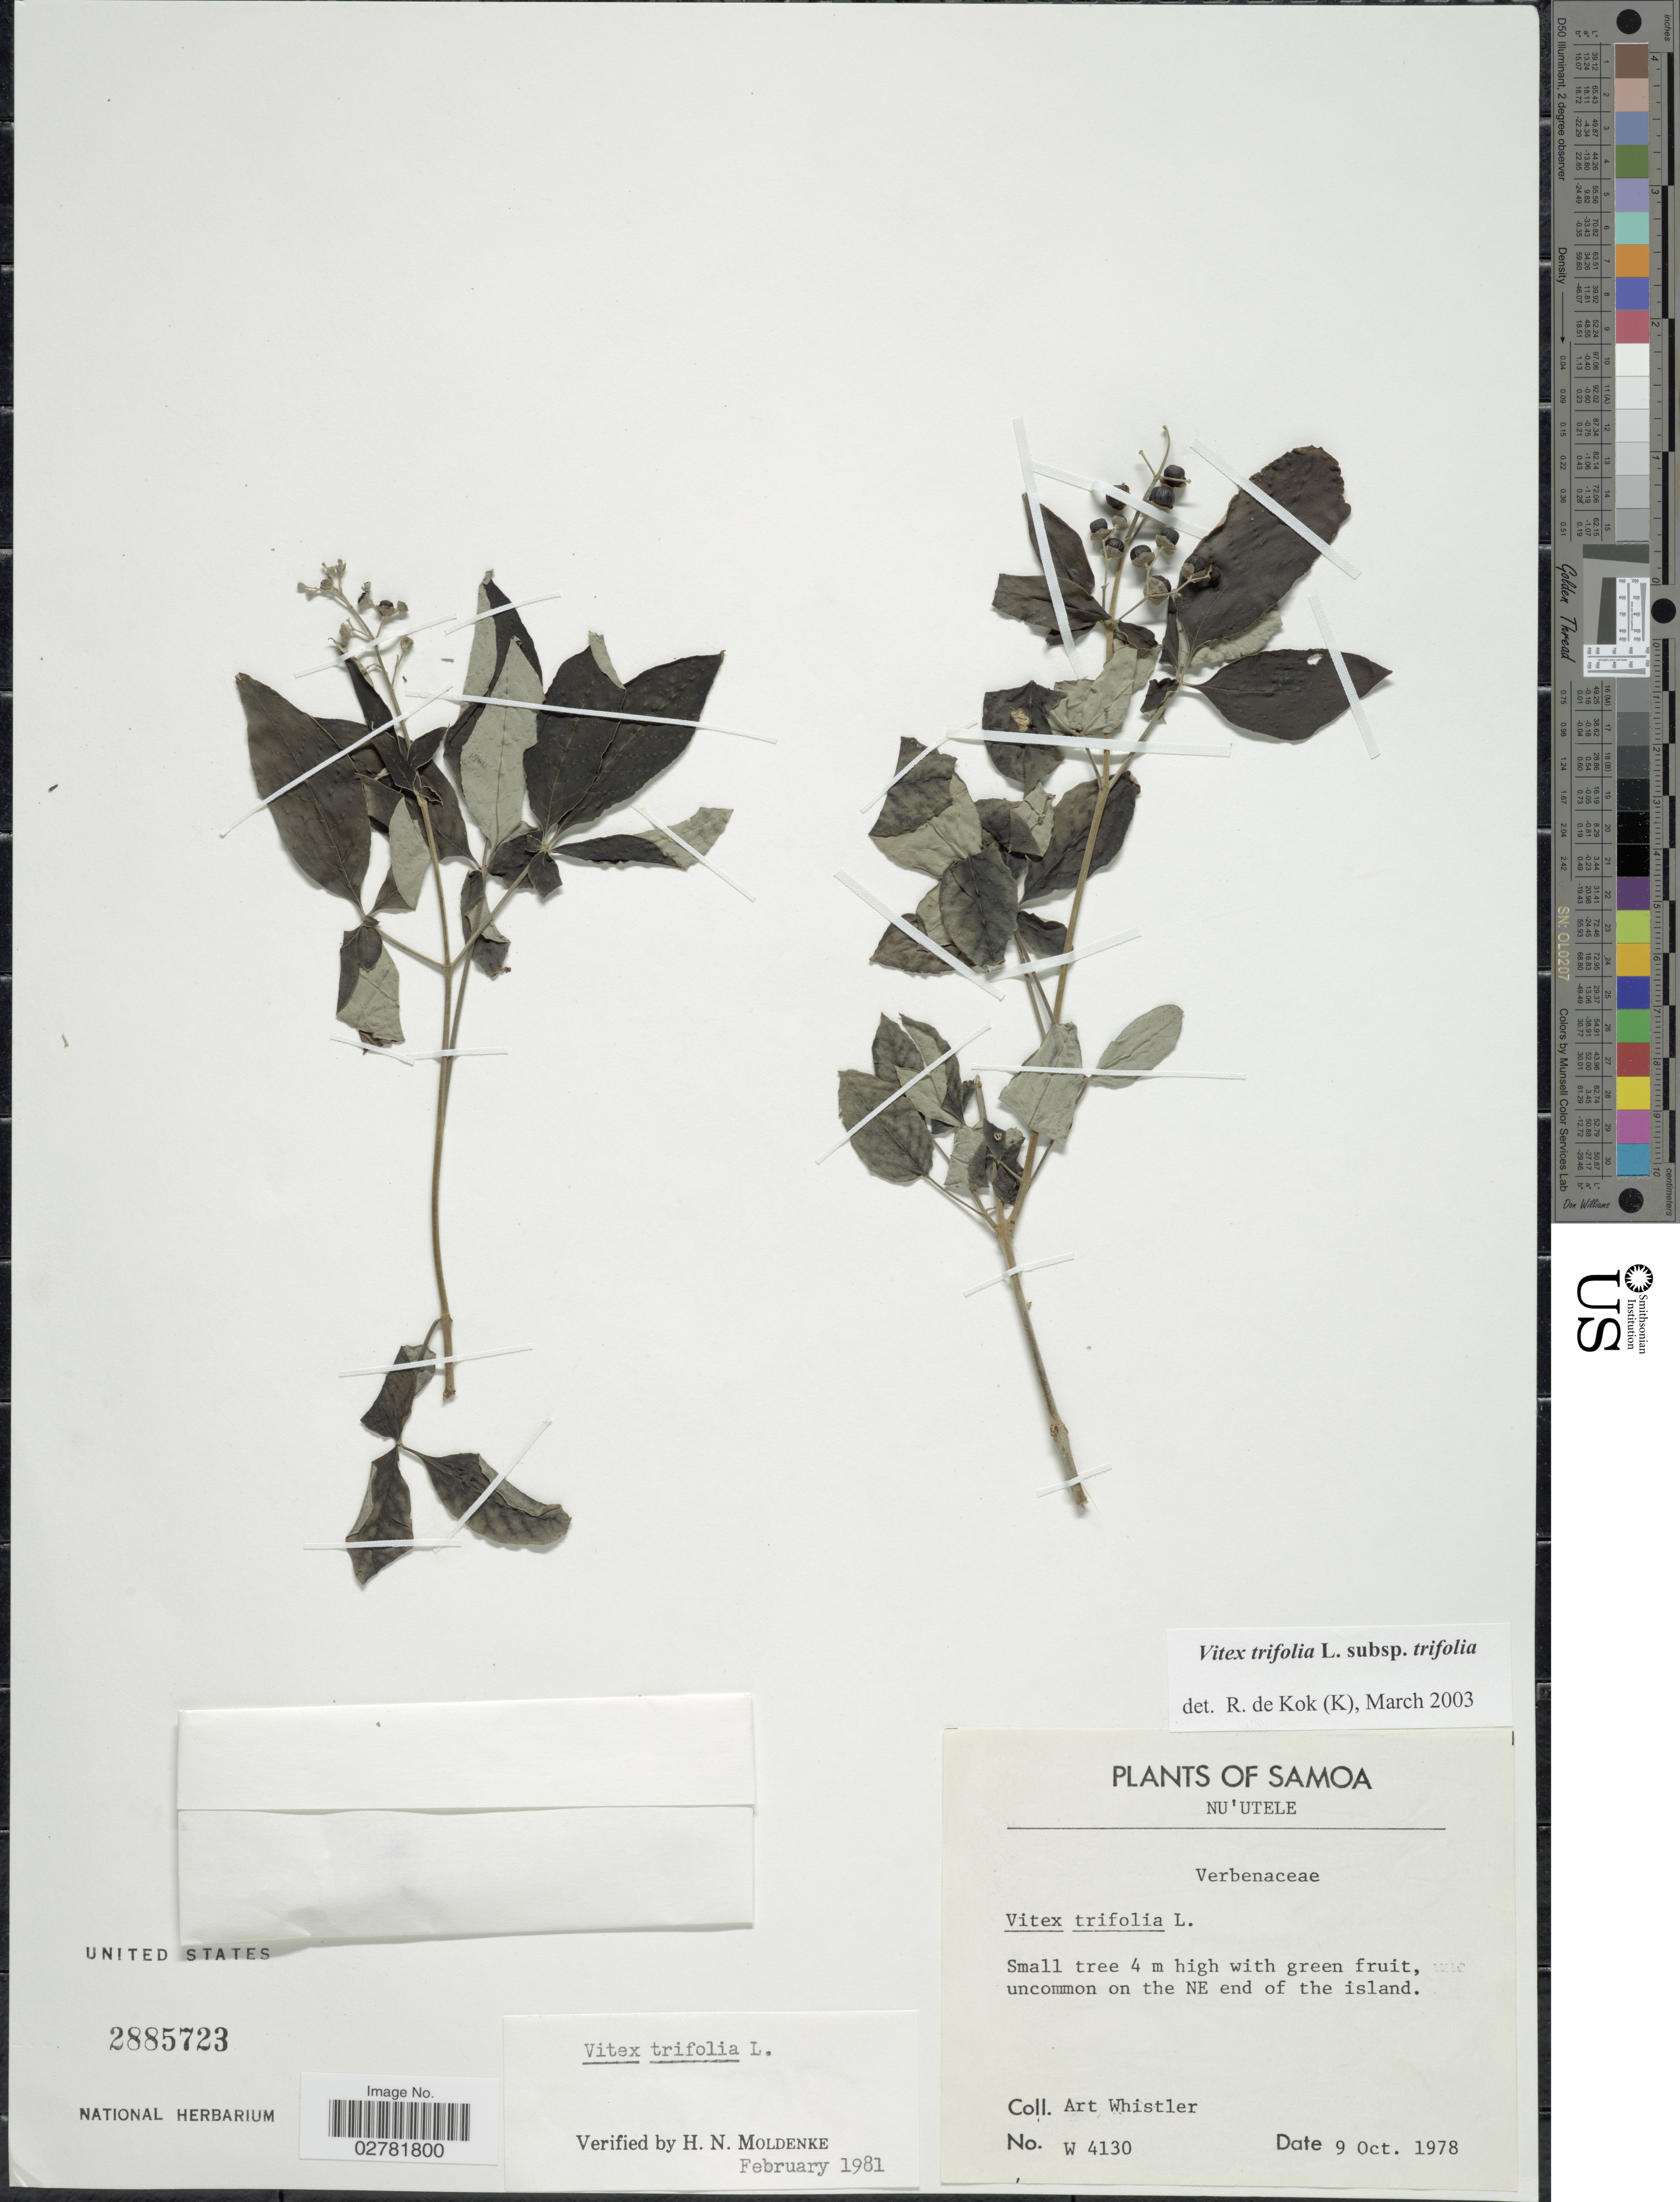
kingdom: Plantae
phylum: Tracheophyta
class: Magnoliopsida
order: Lamiales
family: Lamiaceae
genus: Vitex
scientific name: Vitex trifolia var. trifolia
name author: L.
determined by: Kok, R. de, (K)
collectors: A. Whistler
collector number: W4130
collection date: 1978-10-09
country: Samoa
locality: Samoa. Nu' utele. NE end of the island.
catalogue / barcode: US 2885723